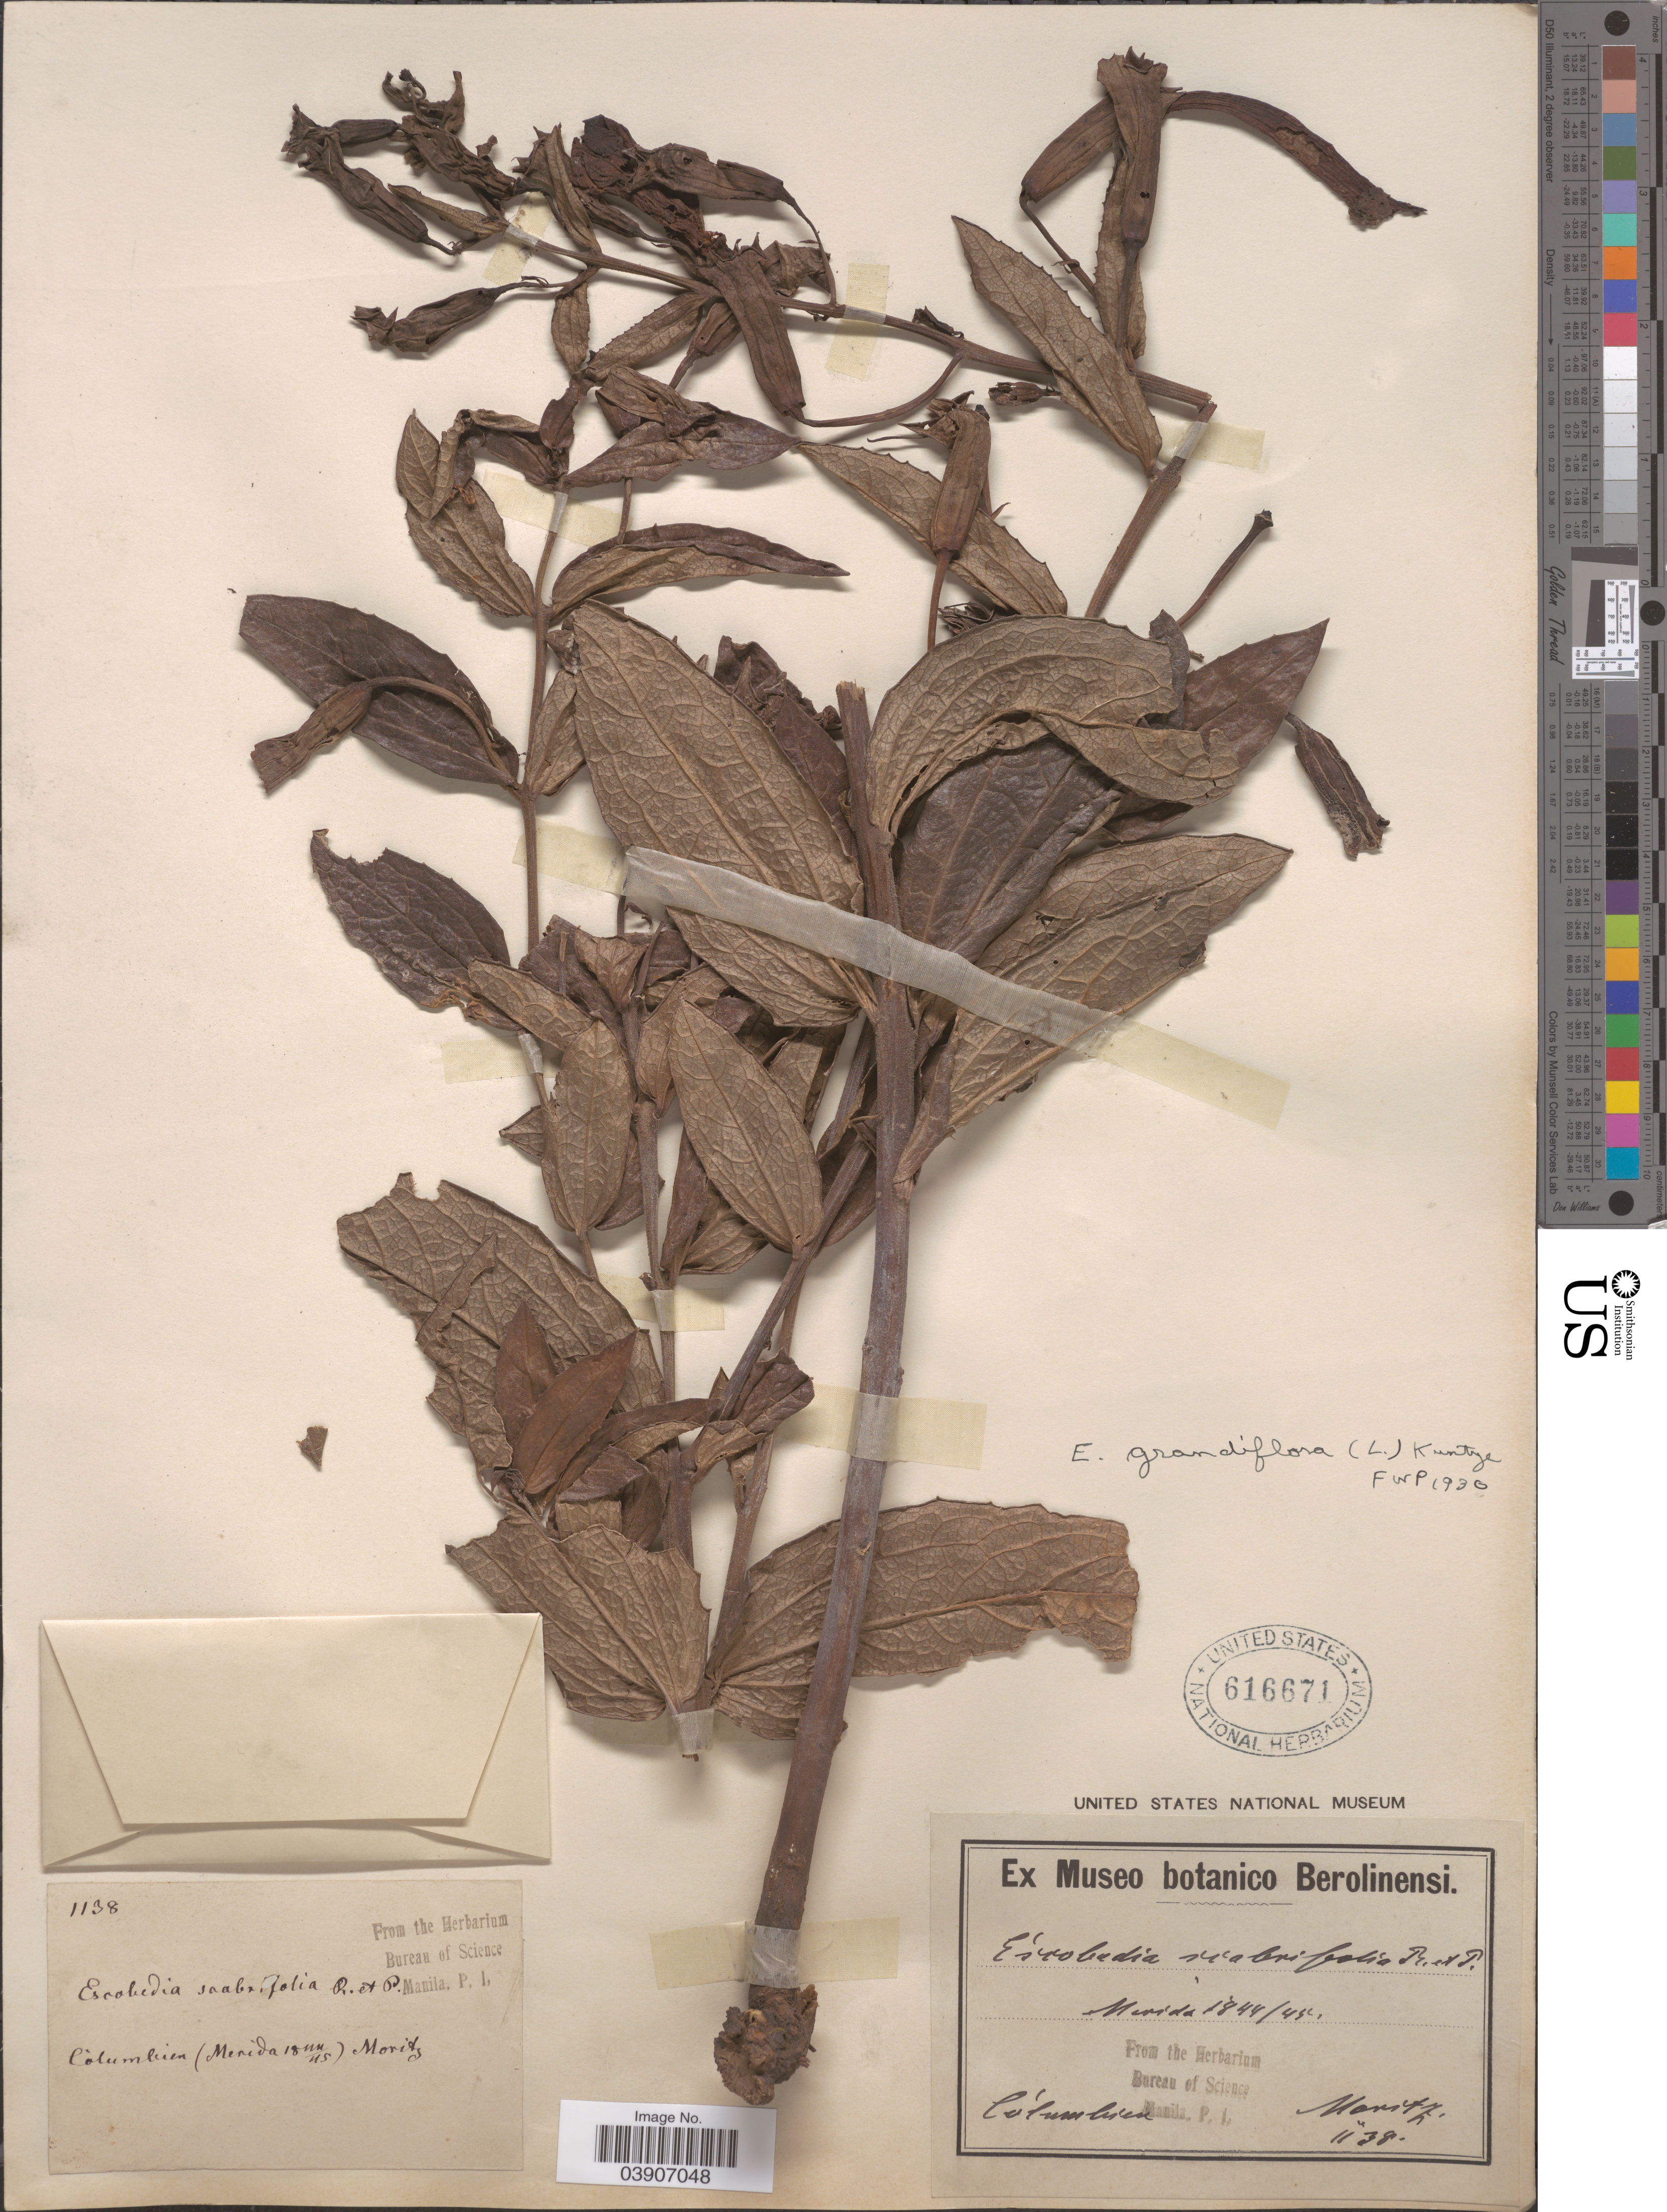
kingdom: Plantae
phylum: Tracheophyta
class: Magnoliopsida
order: Lamiales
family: Orobanchaceae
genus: Escobedia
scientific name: Escobedia grandiflora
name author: (L. f.) Kuntze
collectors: Moritz, --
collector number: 1138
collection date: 1844/1845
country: Colombia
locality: Merida.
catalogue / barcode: US 616671